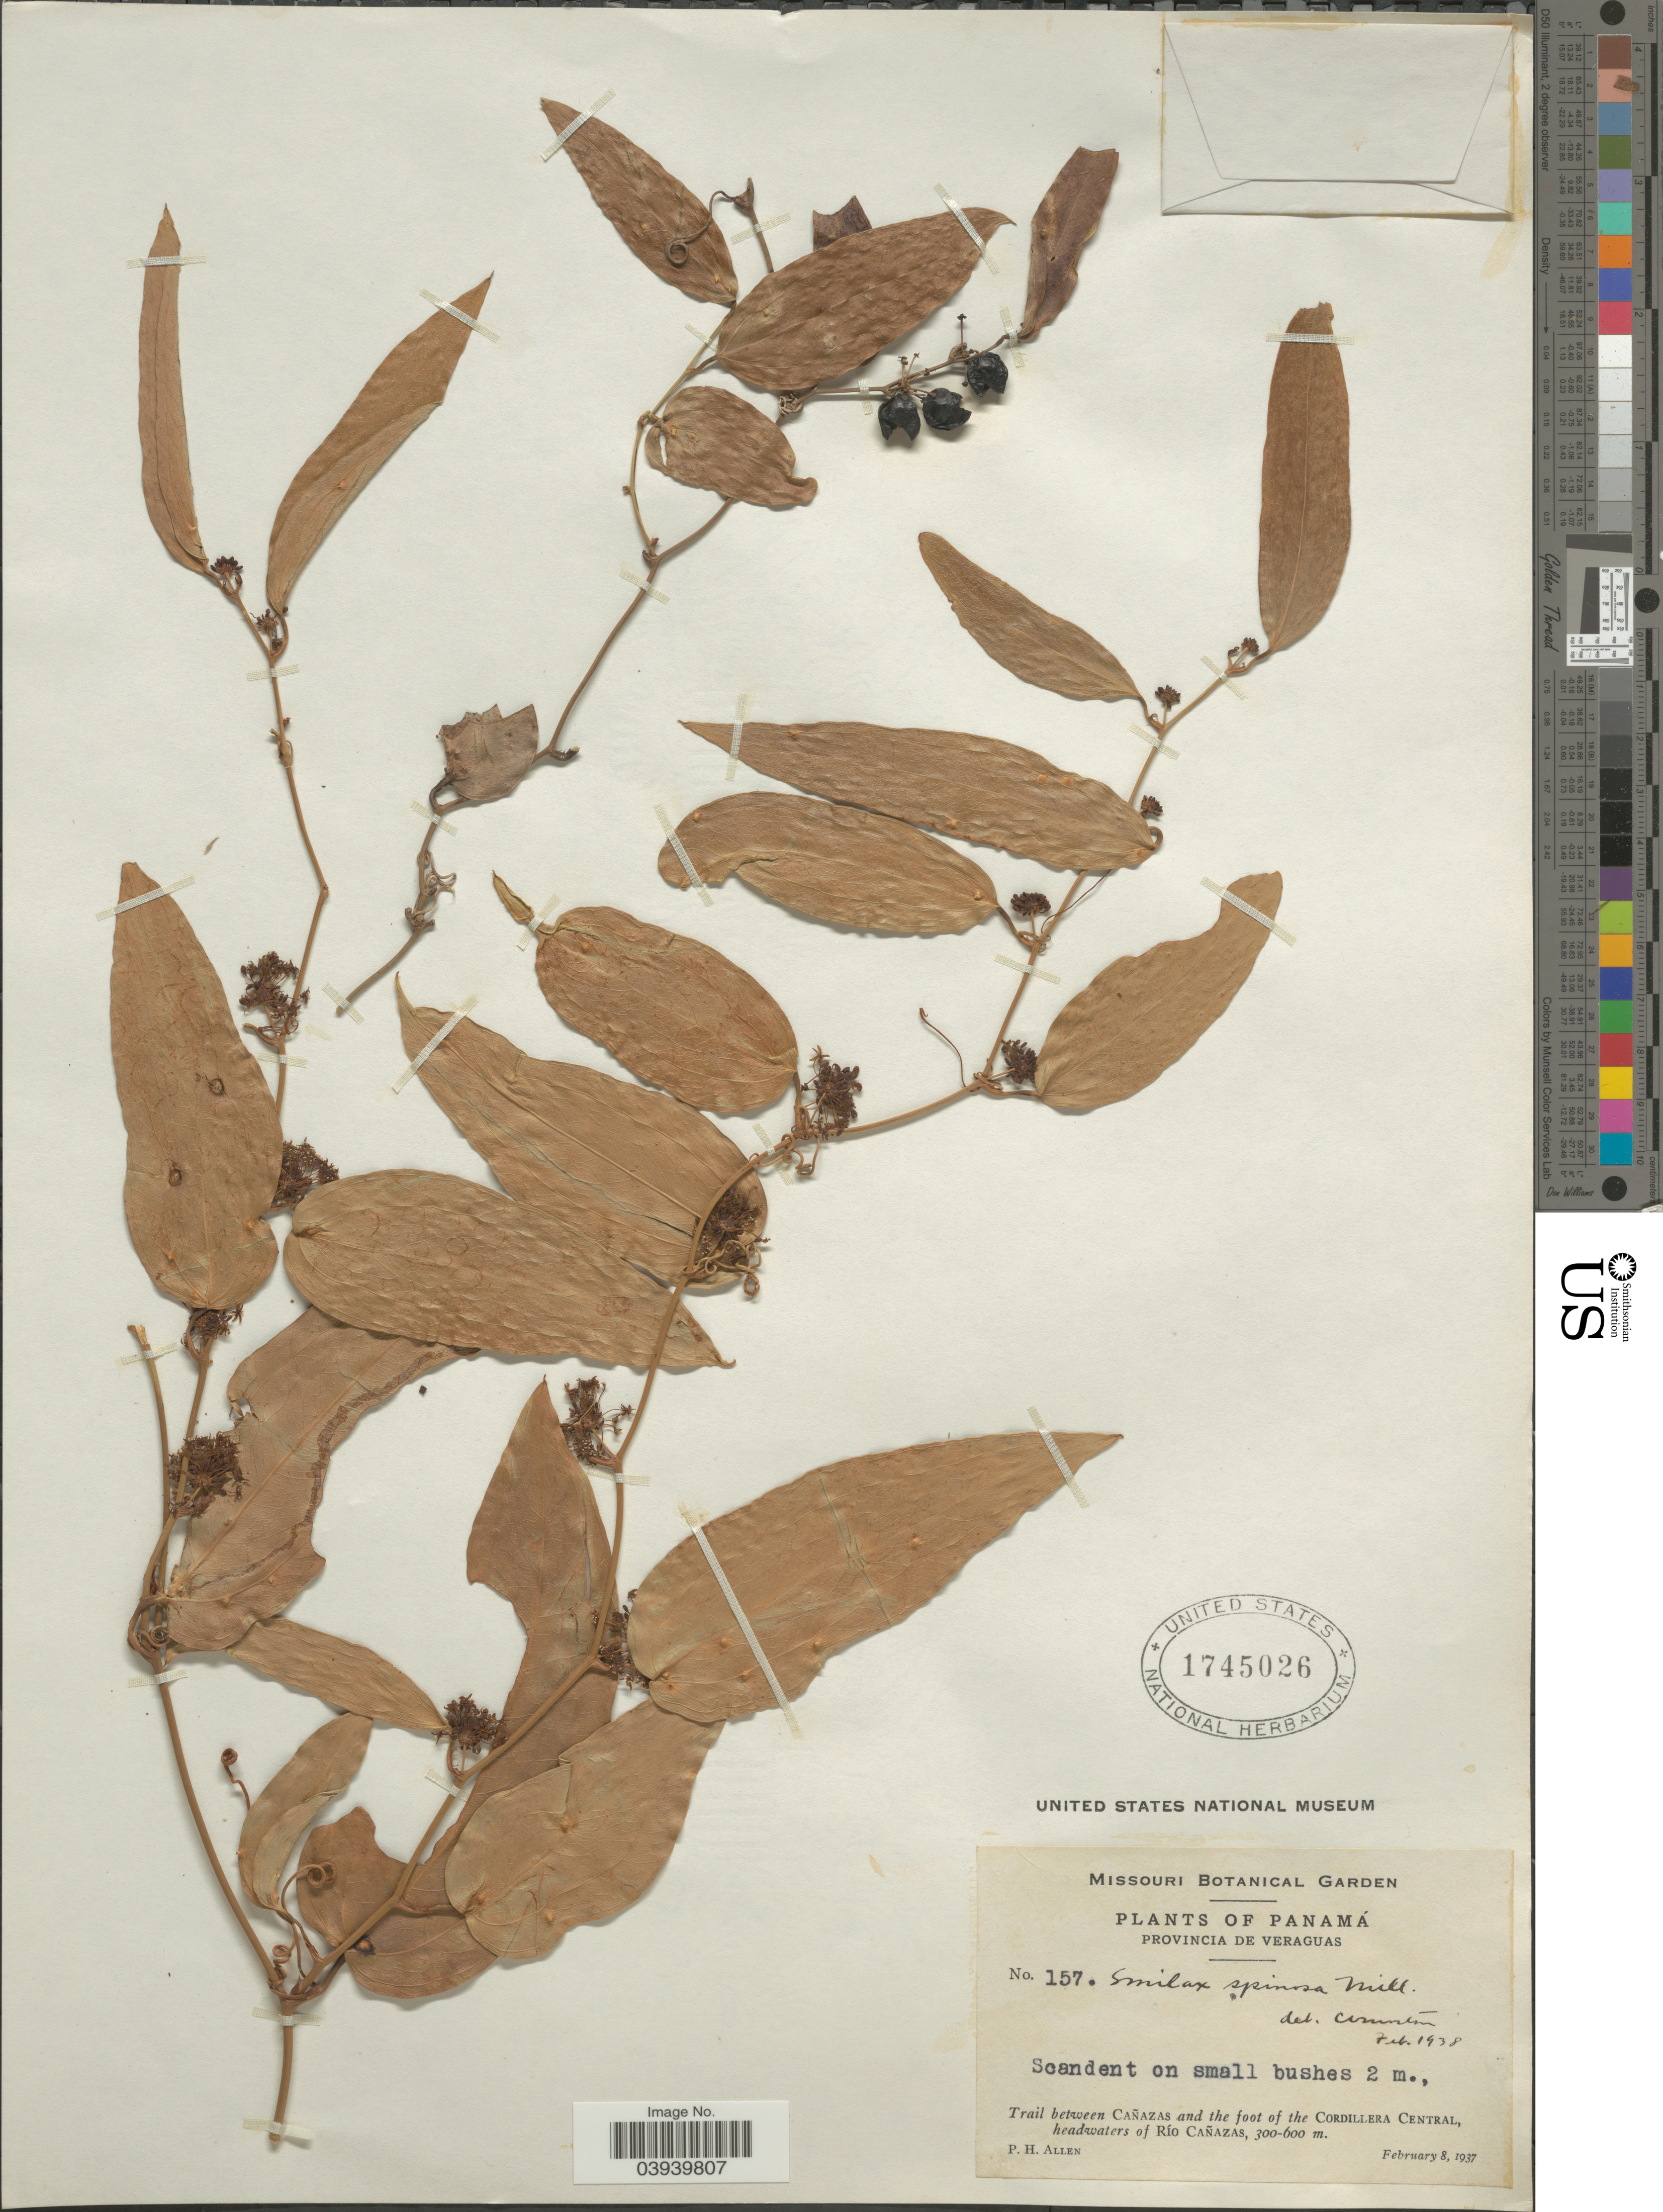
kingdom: Plantae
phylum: Tracheophyta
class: Liliopsida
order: Liliales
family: Smilacaceae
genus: Smilax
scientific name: Smilax spinosa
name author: Mill.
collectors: P. H. Allen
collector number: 157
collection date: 1937-02-08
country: Panama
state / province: Veraguas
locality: Trail between Cañazas and the foot of the Cordillera Central, headwaters of Río Cañazas.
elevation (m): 300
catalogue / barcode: US 1745026